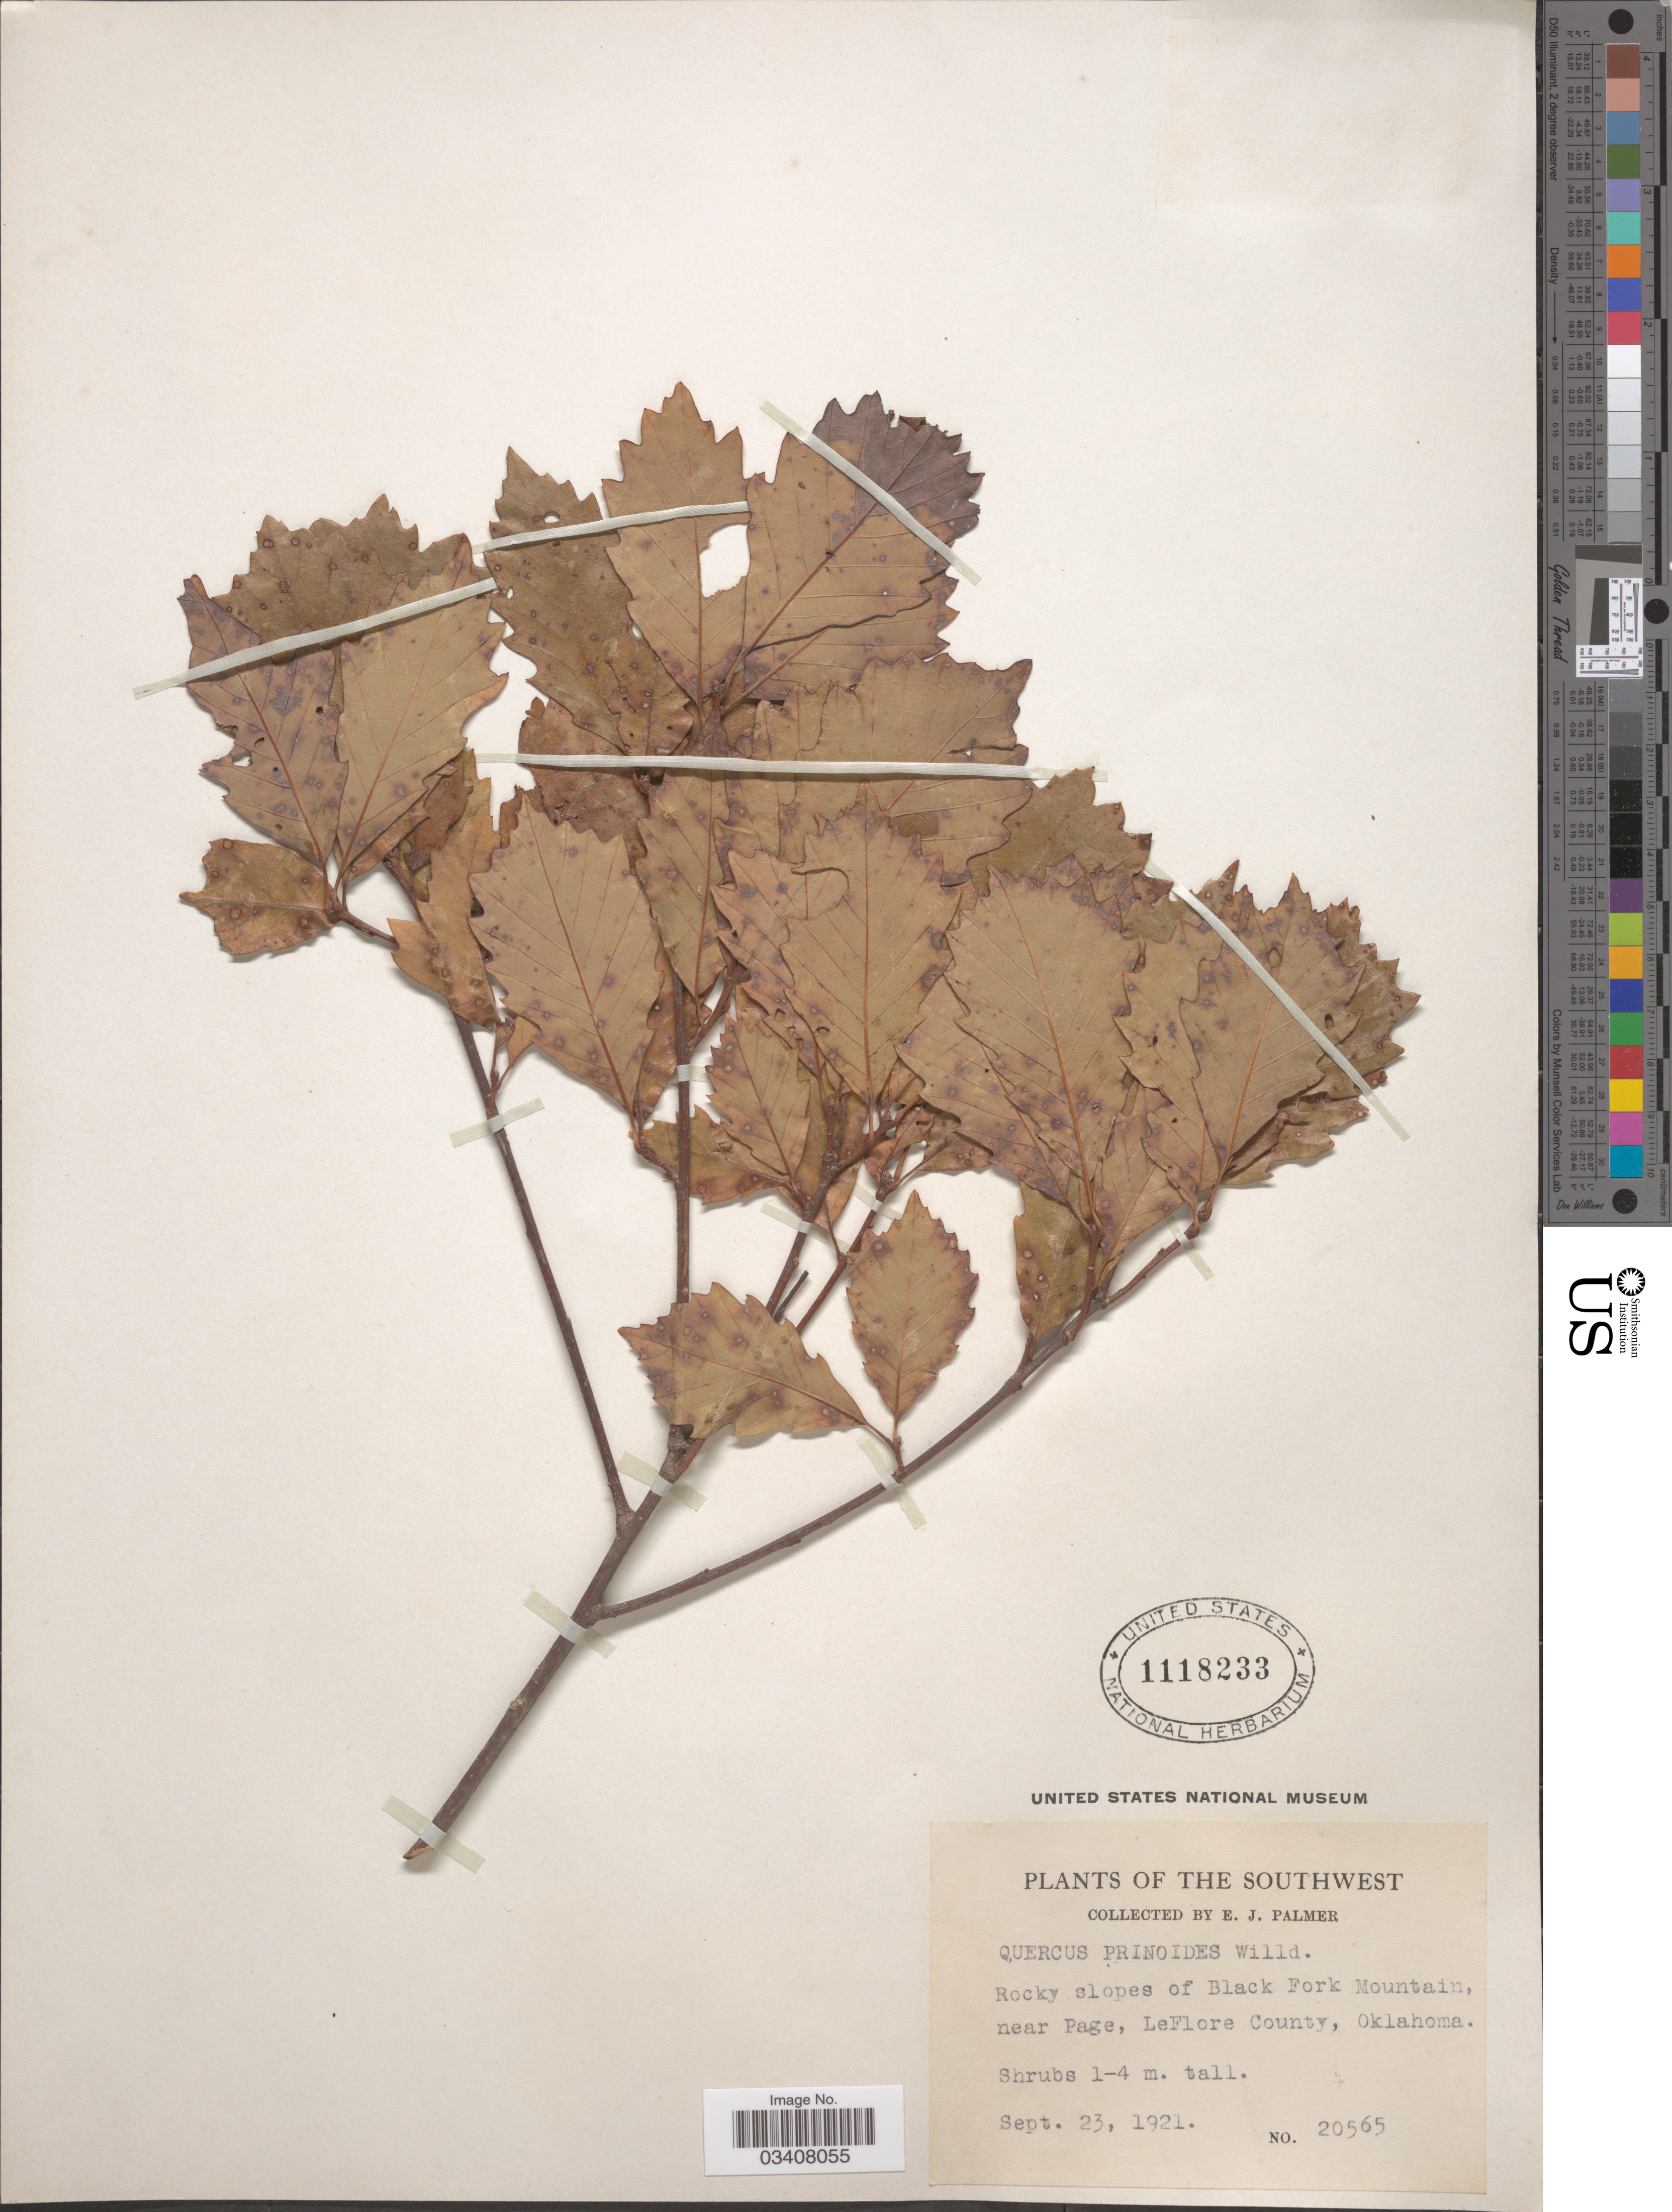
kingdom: Plantae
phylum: Tracheophyta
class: Magnoliopsida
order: Fagales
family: Fagaceae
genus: Quercus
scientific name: Quercus prinoides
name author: Willd.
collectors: E. J. Palmer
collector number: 20565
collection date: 1921-09-23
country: United States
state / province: Oklahoma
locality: The Southwest. Rocky slopes of Black Fork Mountain, near Page, LeFlore County.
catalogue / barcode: US 1118233